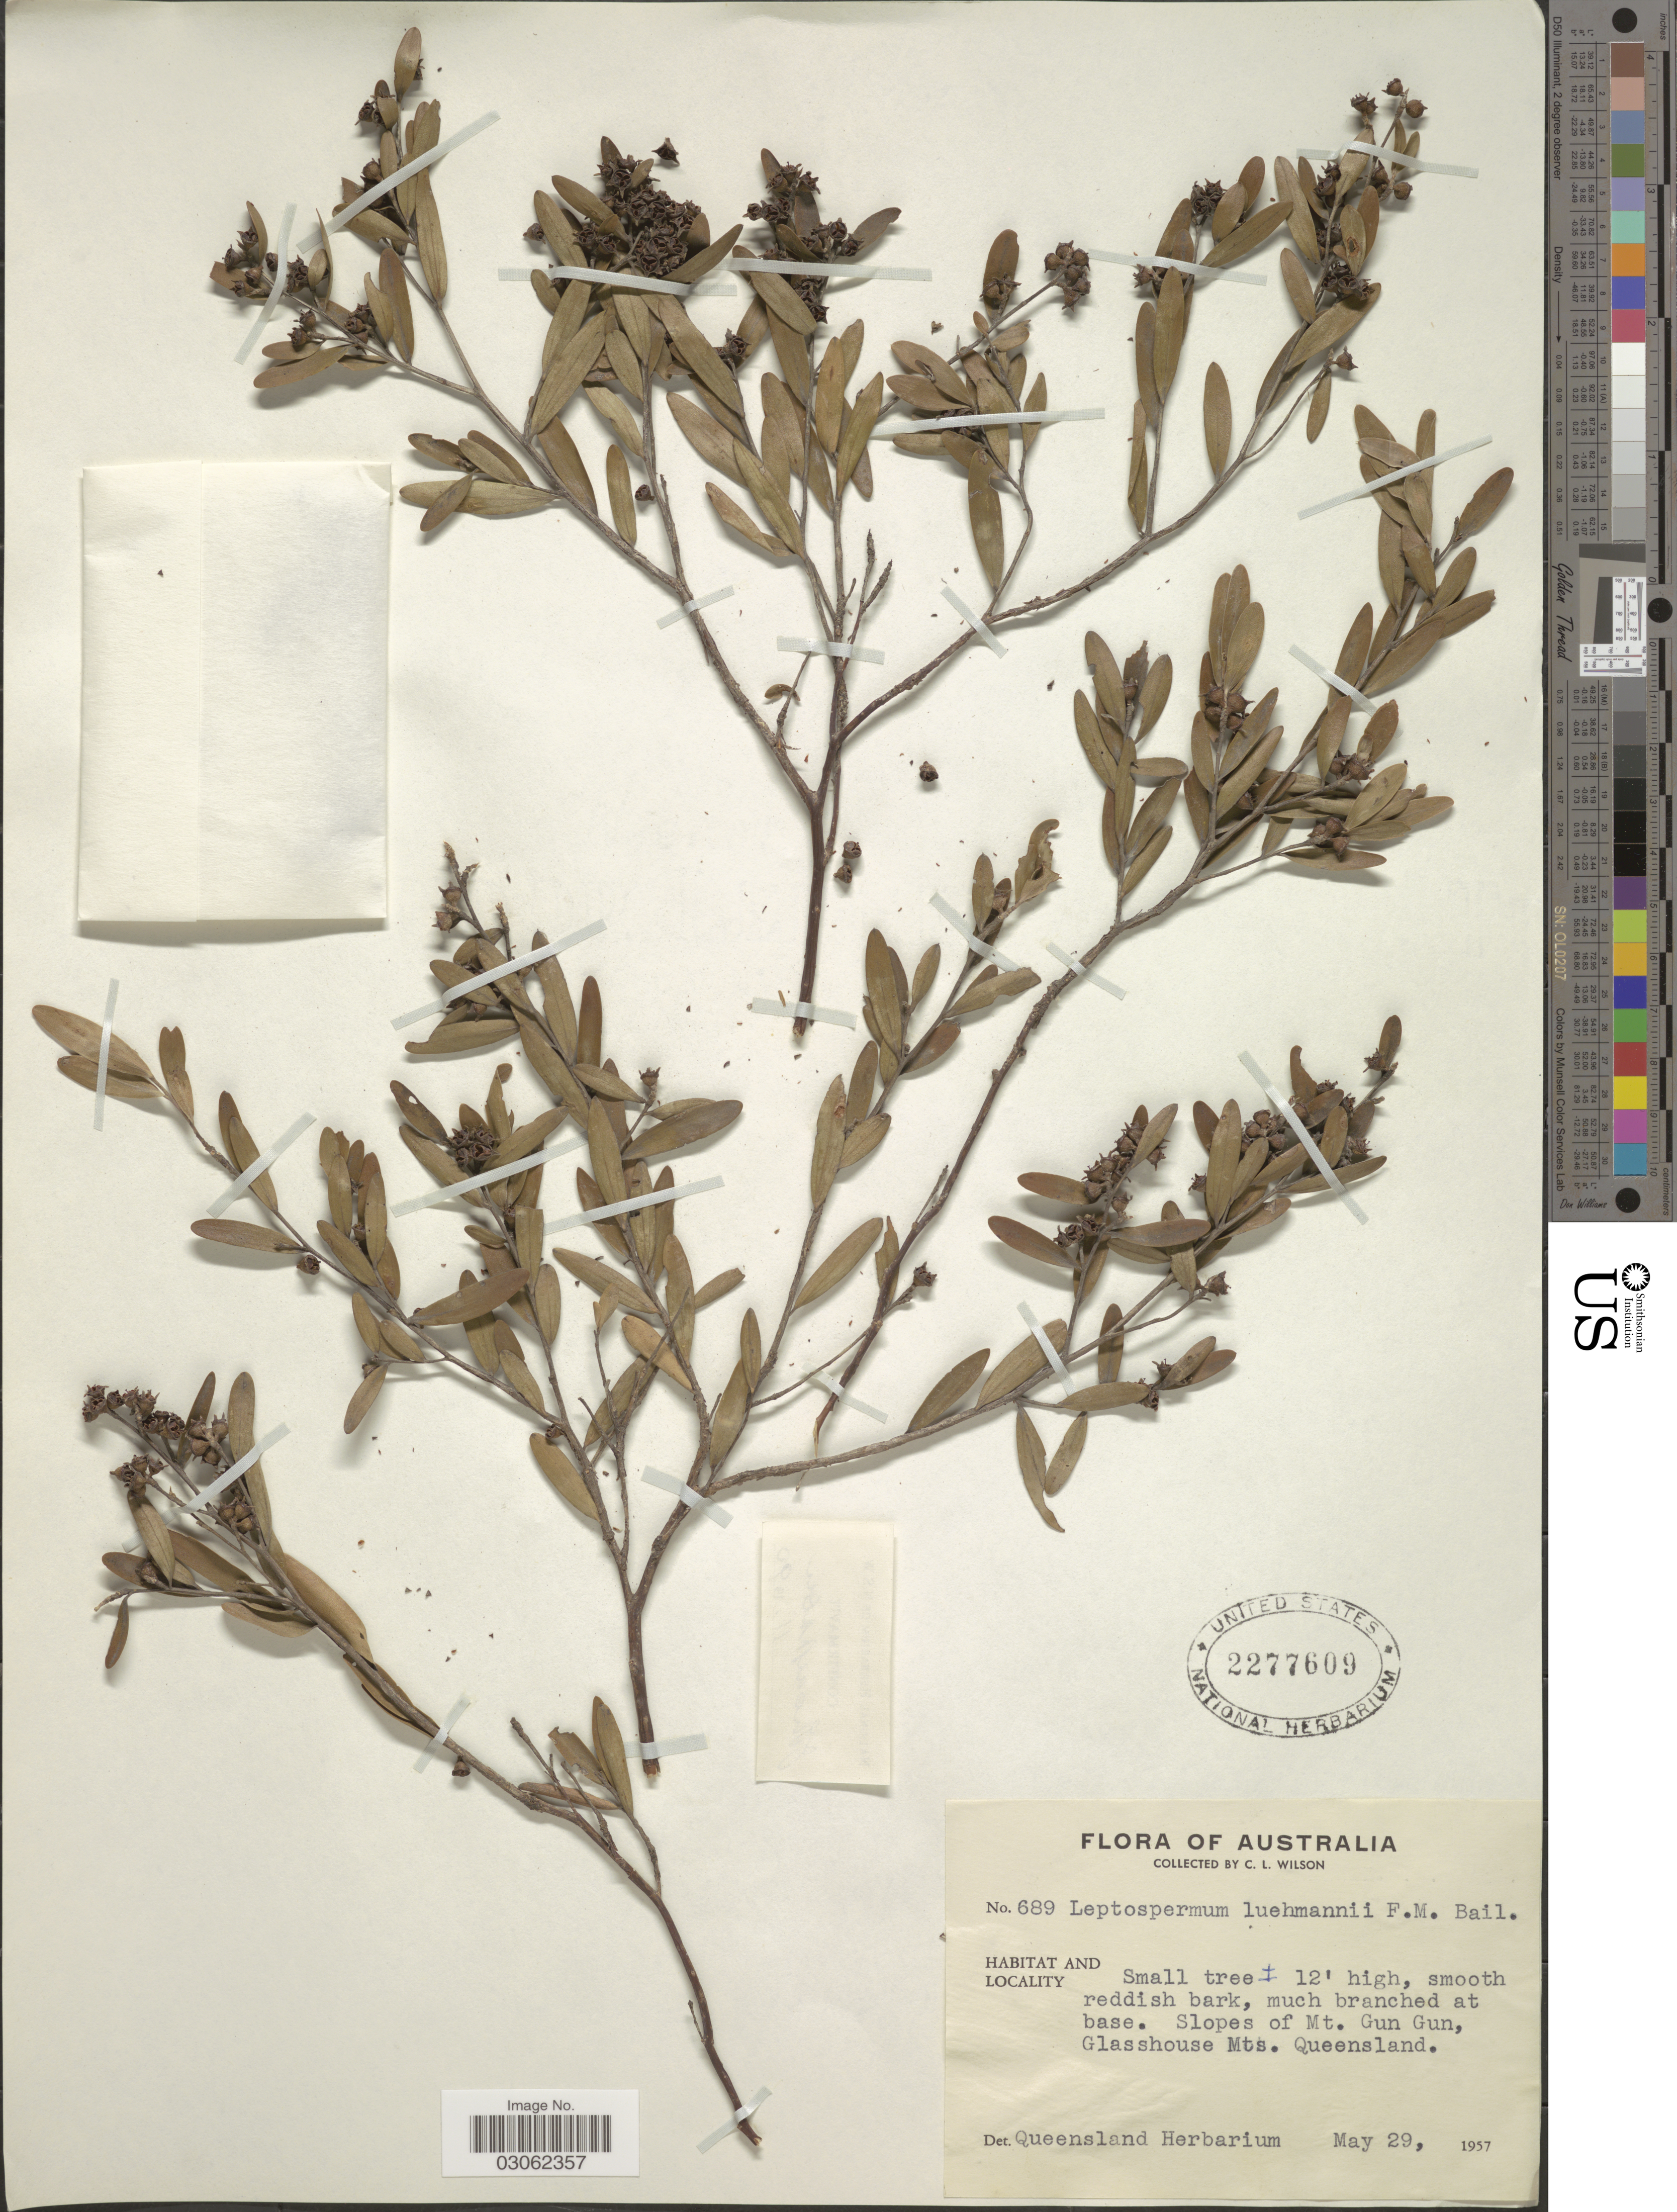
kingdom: Plantae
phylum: Tracheophyta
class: Magnoliopsida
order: Myrtales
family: Myrtaceae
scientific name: Aggreflorum luehmannii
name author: (F.M. Bailey) P.G. Wilson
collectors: C. L. Wilson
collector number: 689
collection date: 1957-05-29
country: Australia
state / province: Queensland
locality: Slopes of Mt. Gun Gun, Glasshouse Mts.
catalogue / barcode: US 2277609